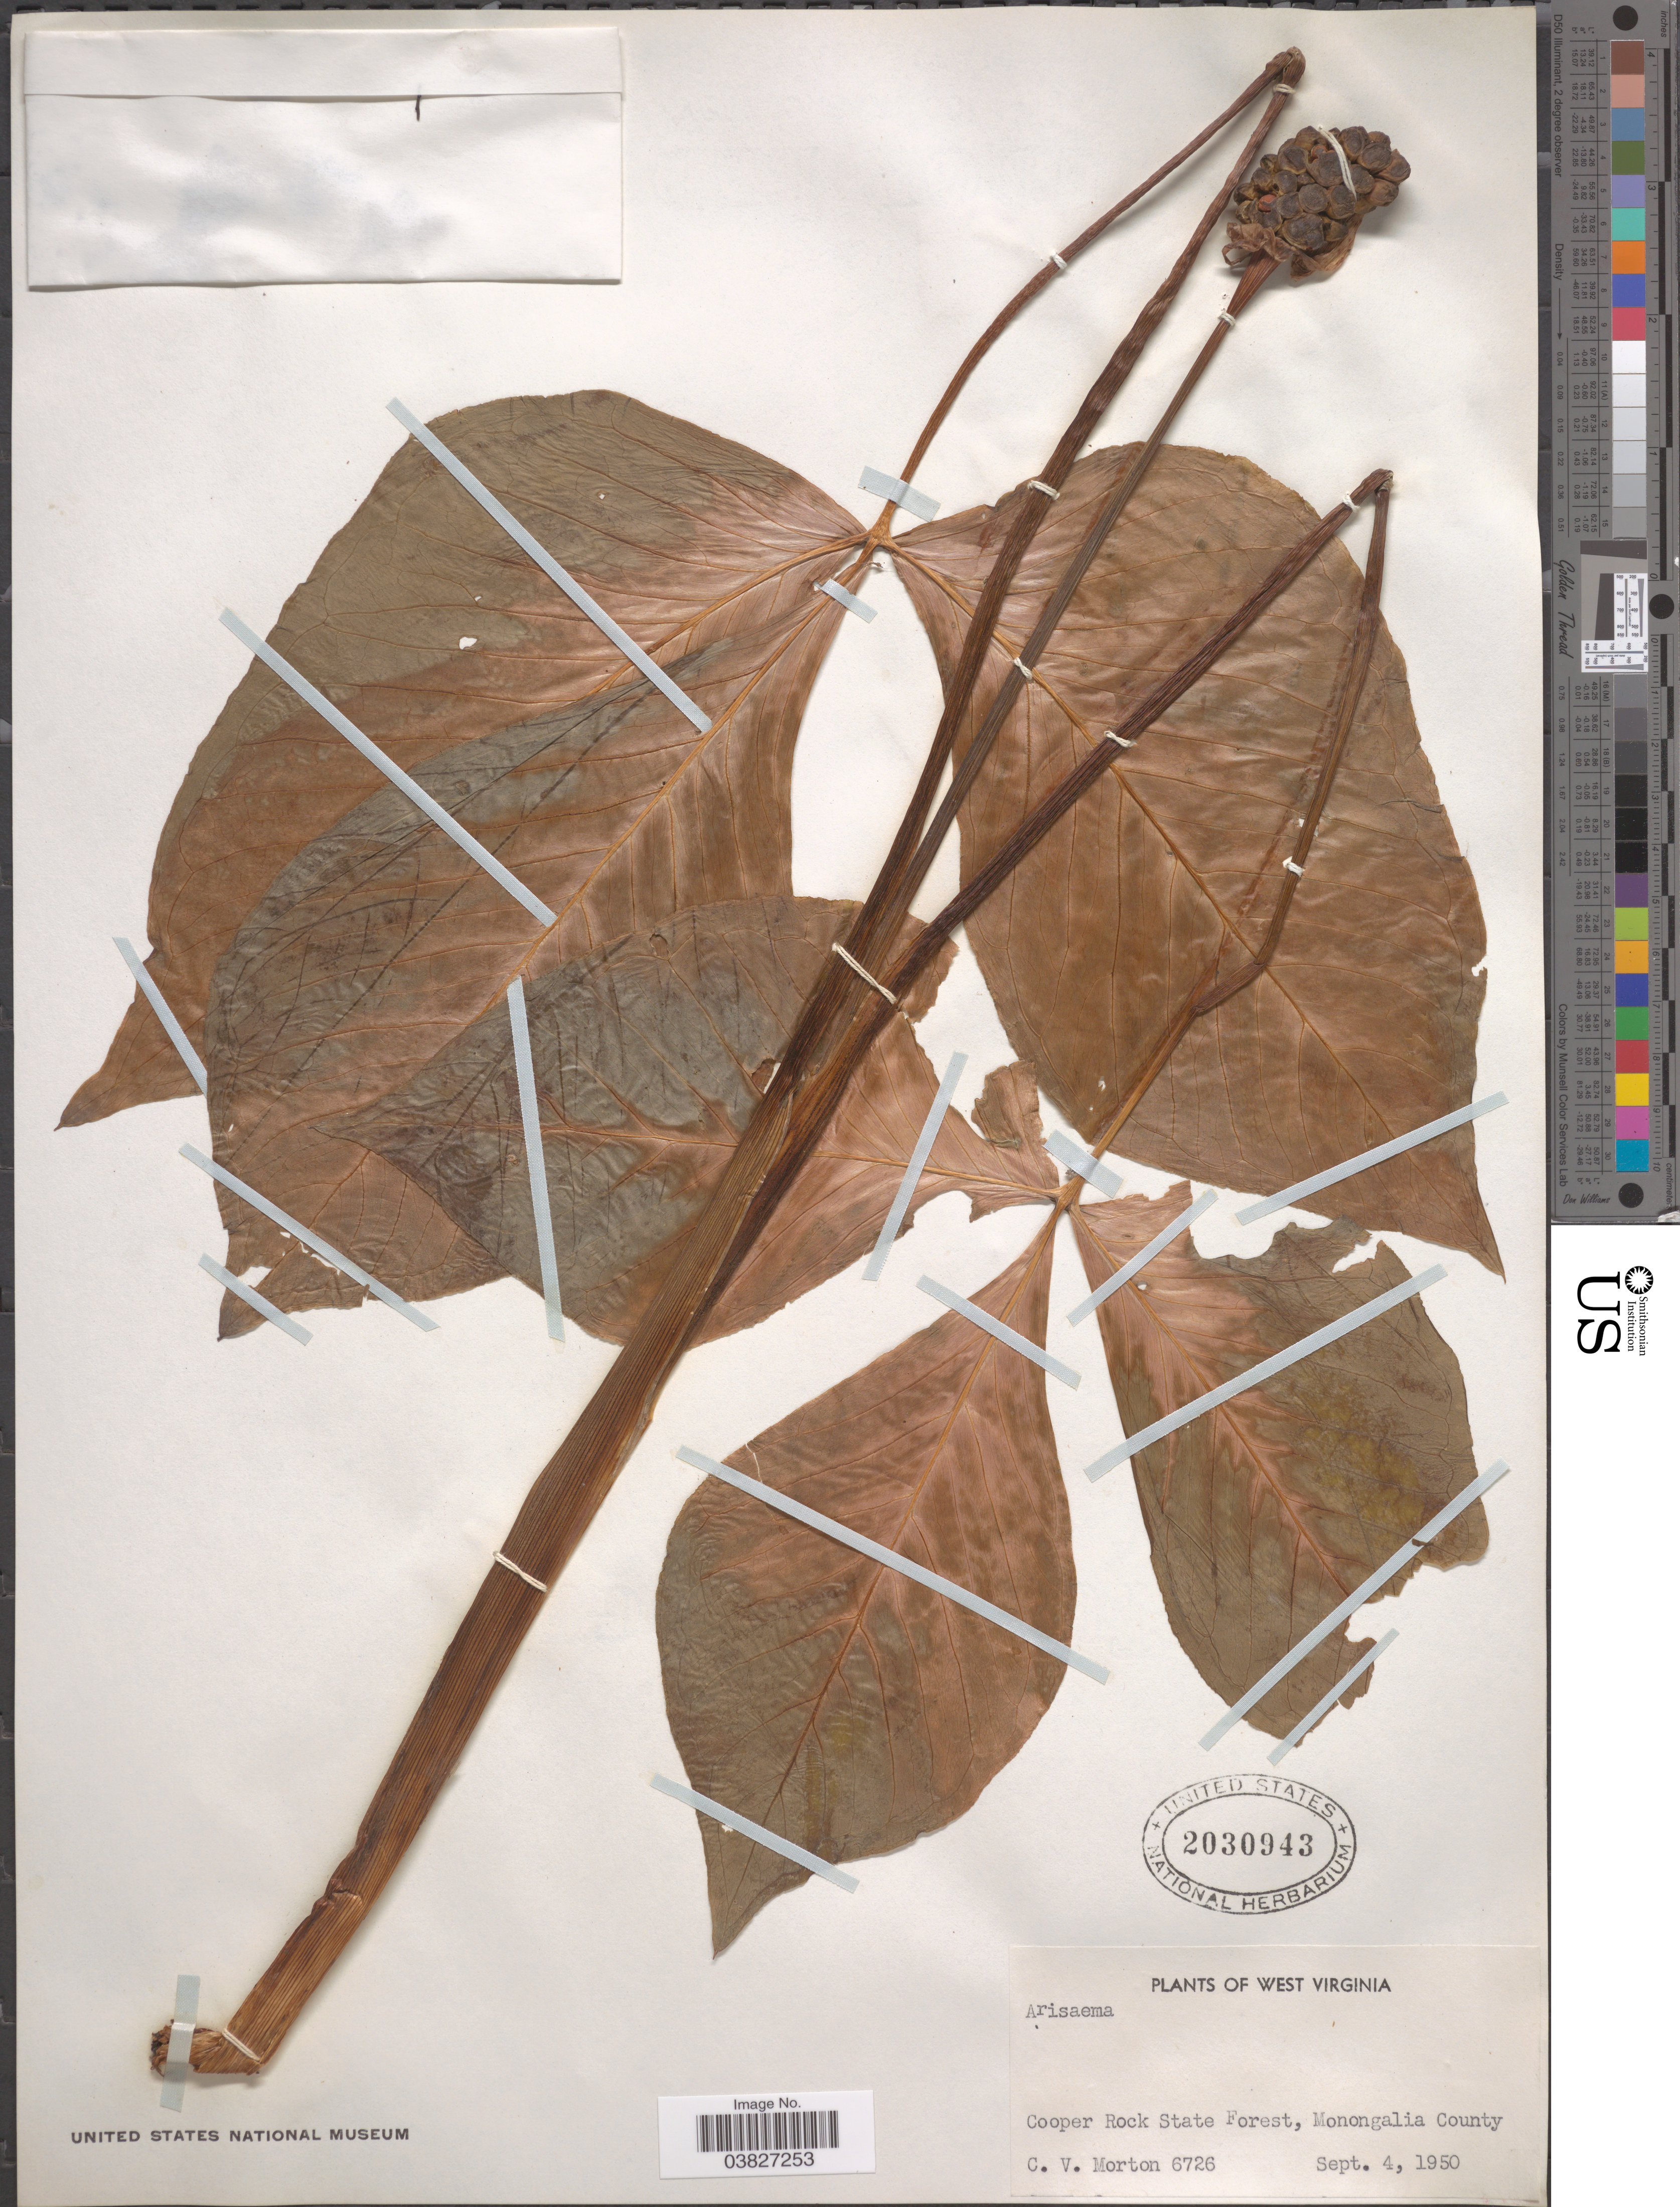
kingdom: Plantae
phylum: Tracheophyta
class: Liliopsida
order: Alismatales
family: Araceae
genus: Arisaema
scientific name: Arisaema triphyllum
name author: (L.) Schott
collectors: C. V. Morton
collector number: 6726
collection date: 1950-09-04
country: United States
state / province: West Virginia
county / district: Monongalia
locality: Cooper Rock State Forest, Monongalia County.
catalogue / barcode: US 2030943